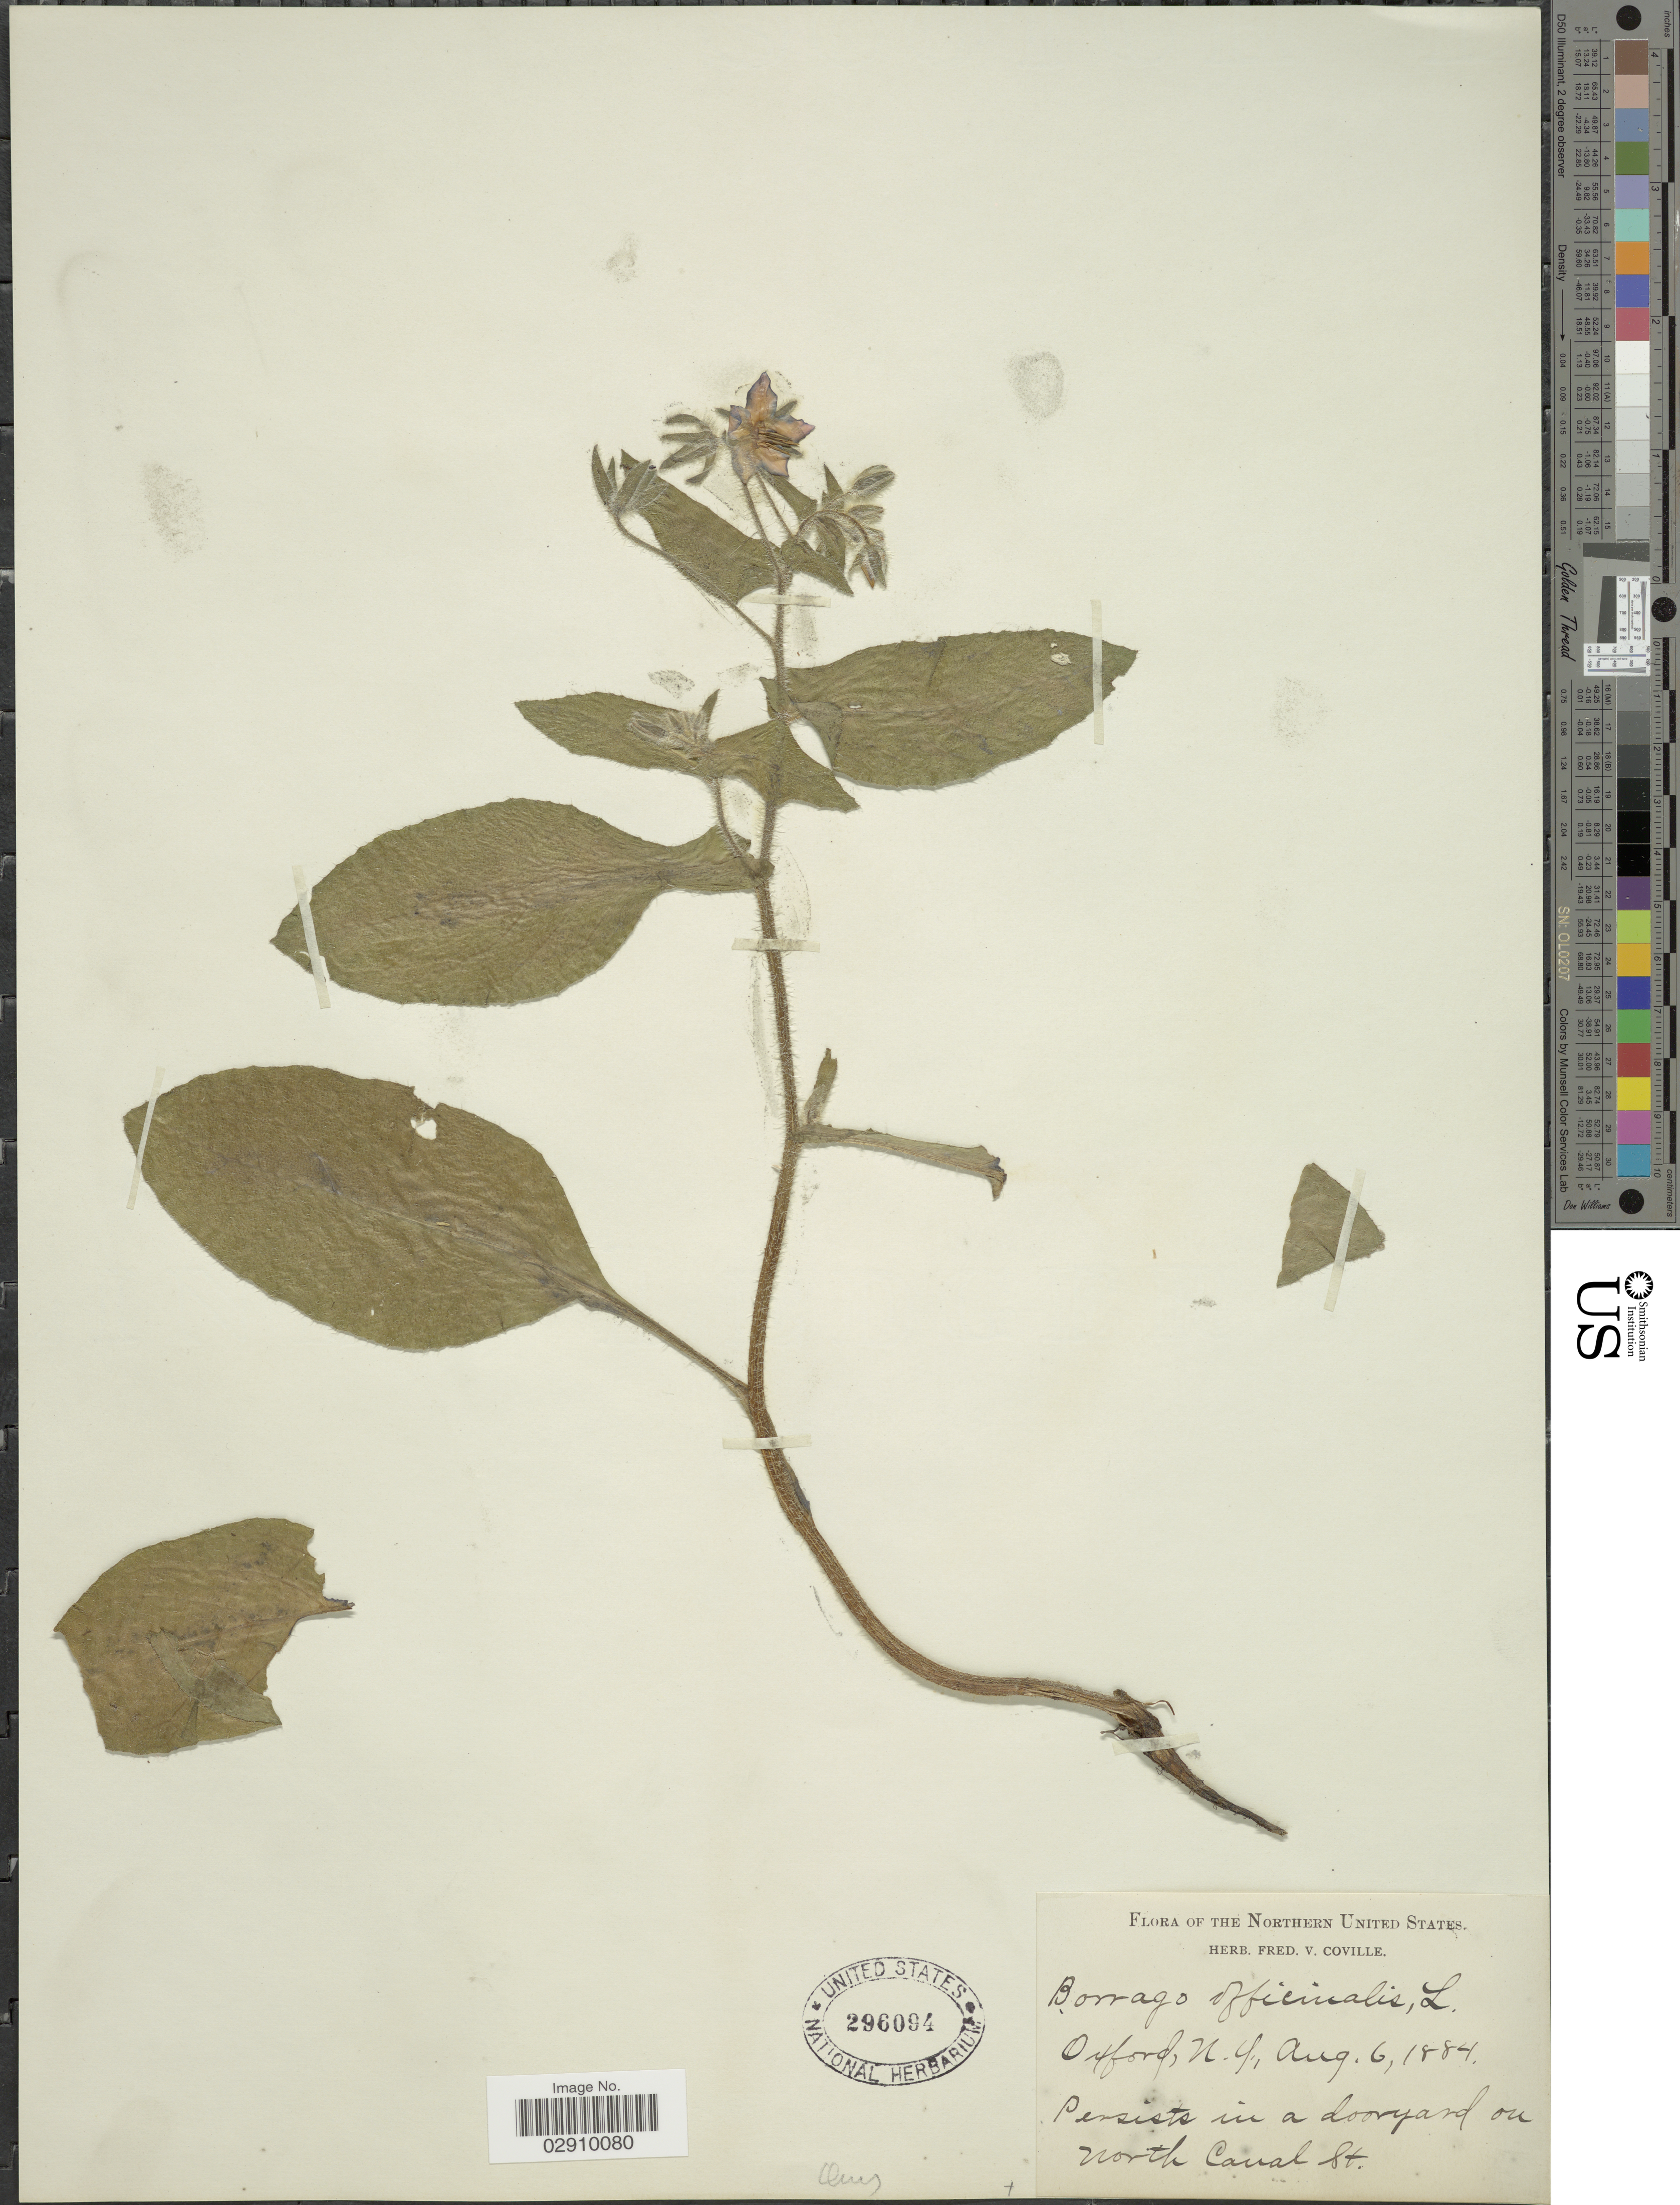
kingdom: Plantae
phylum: Tracheophyta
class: Magnoliopsida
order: Boraginales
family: Boraginaceae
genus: Borago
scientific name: Borago officinalis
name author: L.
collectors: ex herb. Fred. V. Coville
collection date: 1884-08-06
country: United States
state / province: New York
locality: Oxford, N.Y., The Northern United States.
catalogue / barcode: US 296094